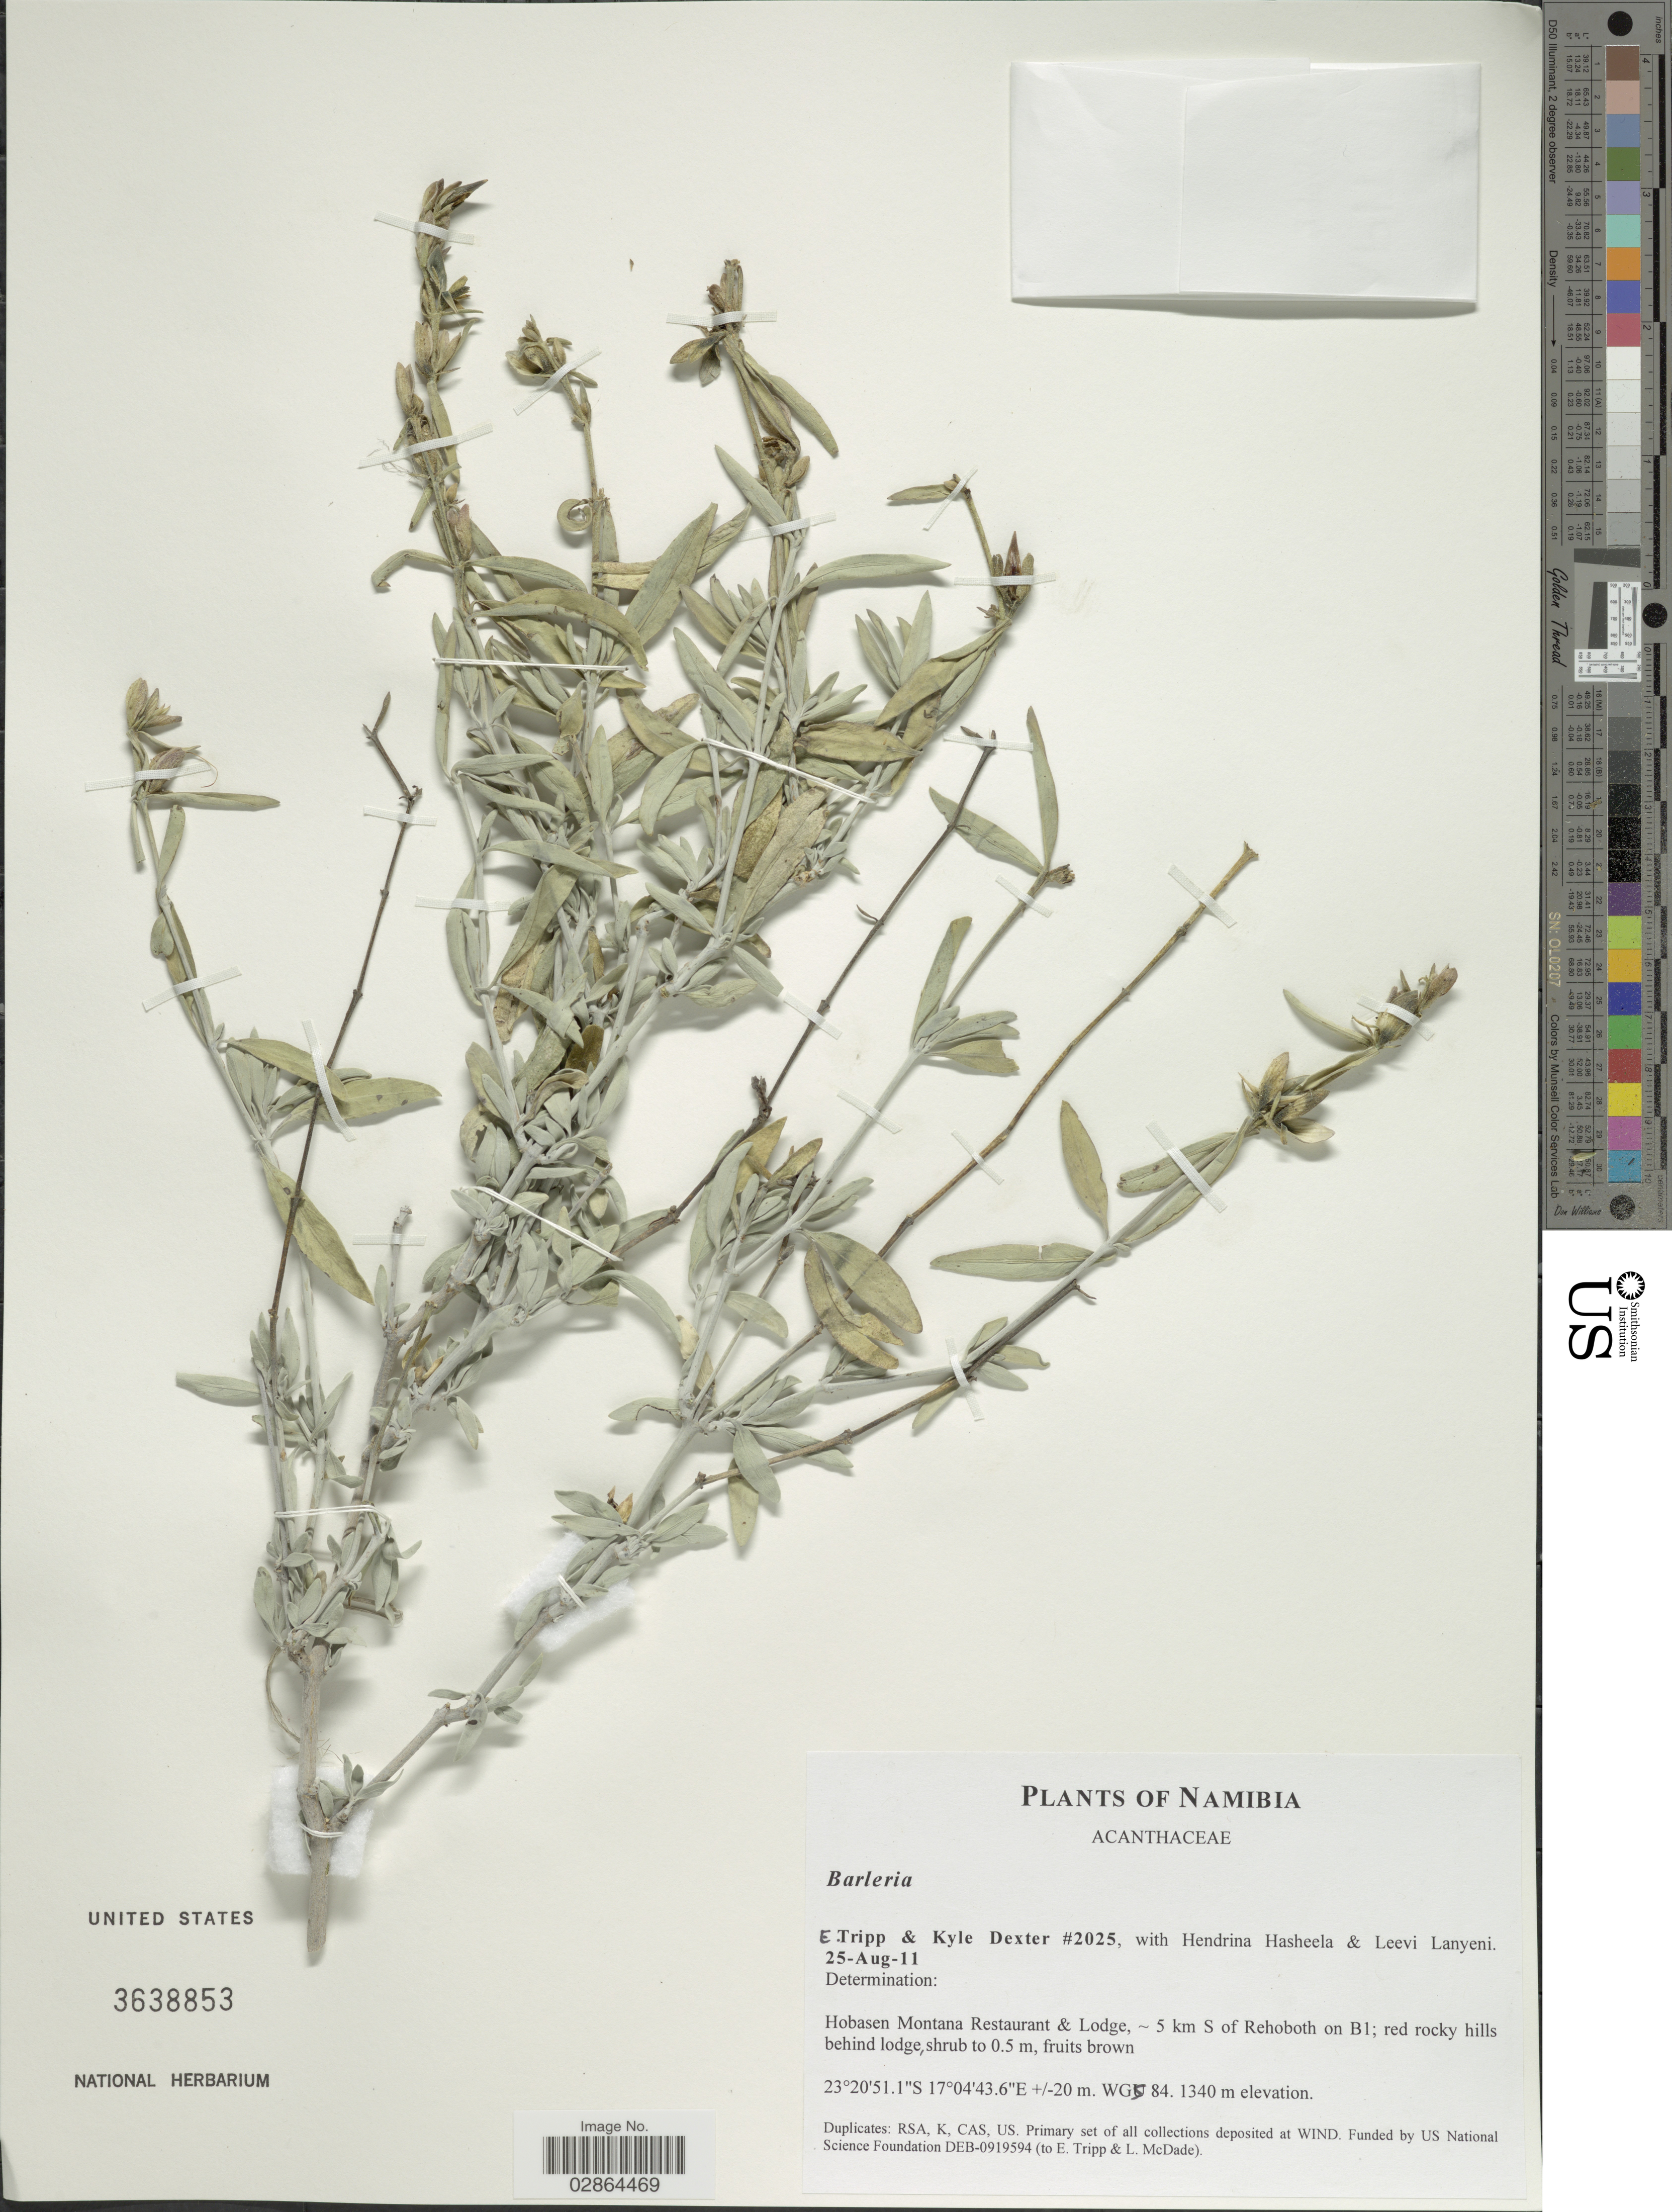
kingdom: Plantae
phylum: Tracheophyta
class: Magnoliopsida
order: Lamiales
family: Acanthaceae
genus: Barleria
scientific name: Barleria sp.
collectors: E. Tripp, K. Dexter, H. Hasheela & L. Lanyeni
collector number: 2025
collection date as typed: Transcribed d/m/y: 25/8/11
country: Namibia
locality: Hobasen Montana Restaurant & Lodge, ~ 5 km S of Rehoboth on B1. WGS 84.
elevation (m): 1340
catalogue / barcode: US 3638853